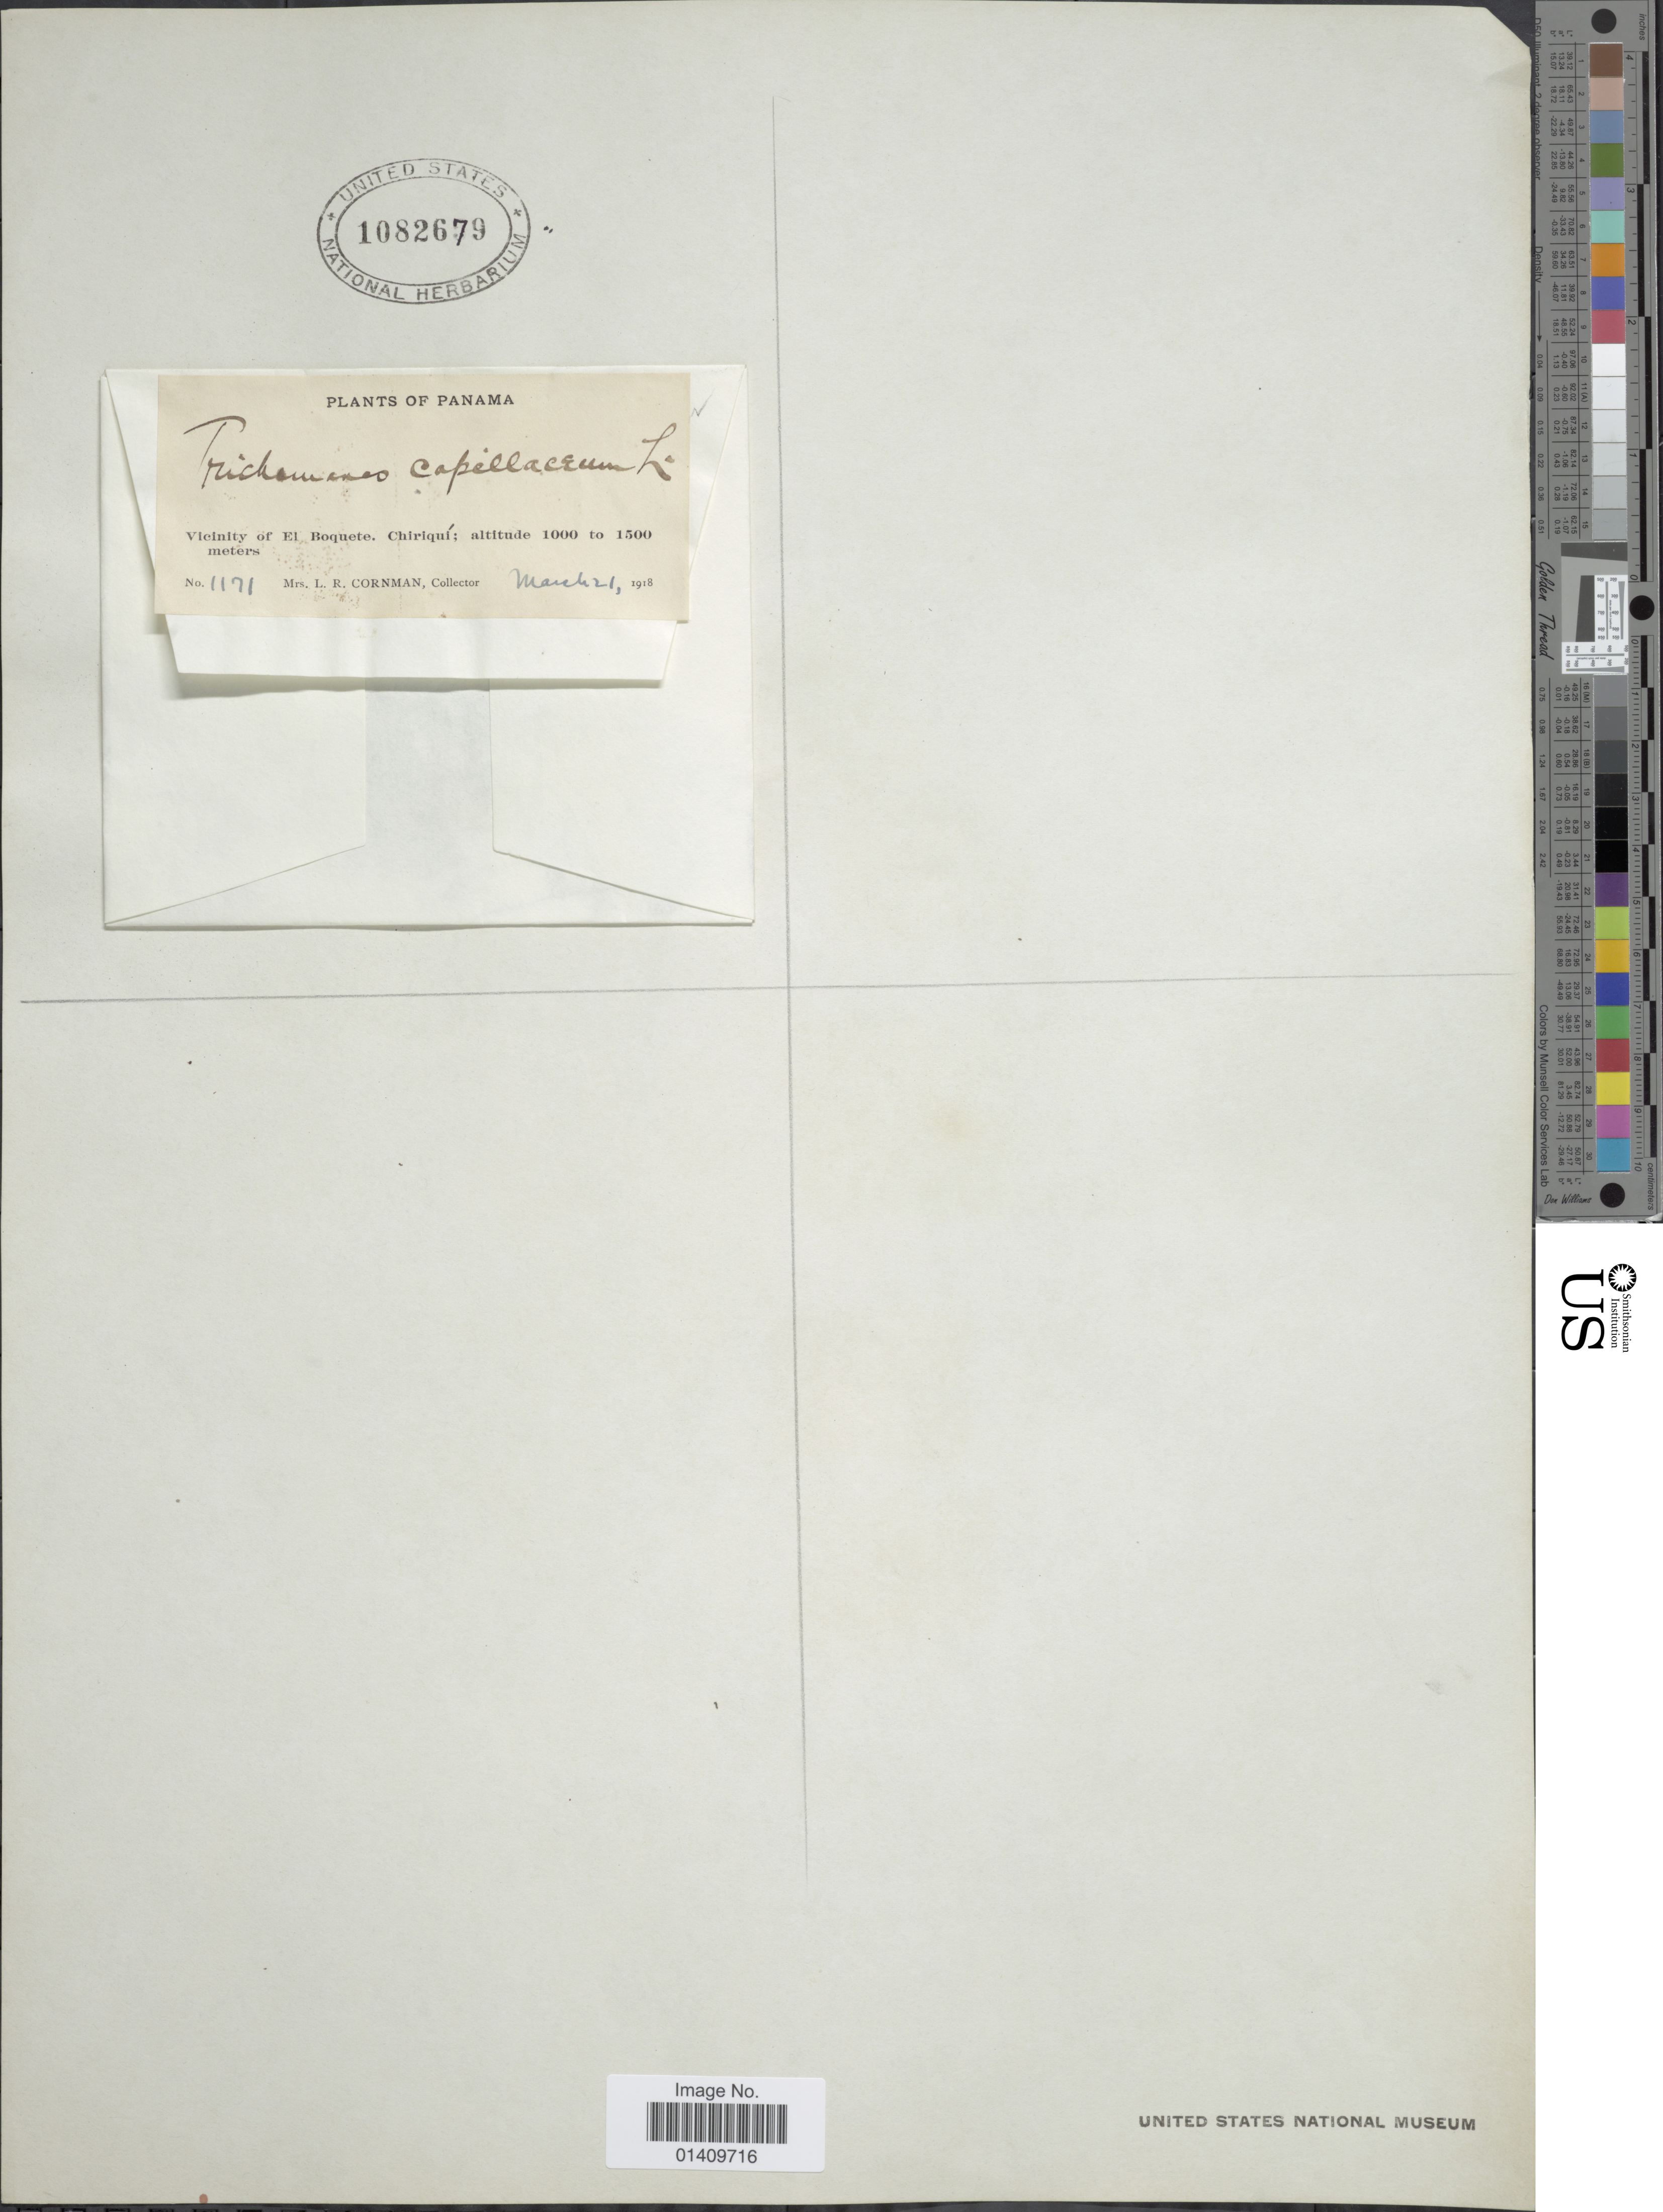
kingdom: Plantae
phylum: Tracheophyta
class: Polypodiopsida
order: Hymenophyllales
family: Hymenophyllaceae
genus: Polyphlebium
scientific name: Polyphlebium capillaceum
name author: (L.) Ebihara & Dubuisson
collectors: L. Cornman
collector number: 1171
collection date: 1918-03-21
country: Panama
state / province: Chiriqui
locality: Vicinity of El Boquete Chiriqui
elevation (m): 1000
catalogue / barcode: US 1082679